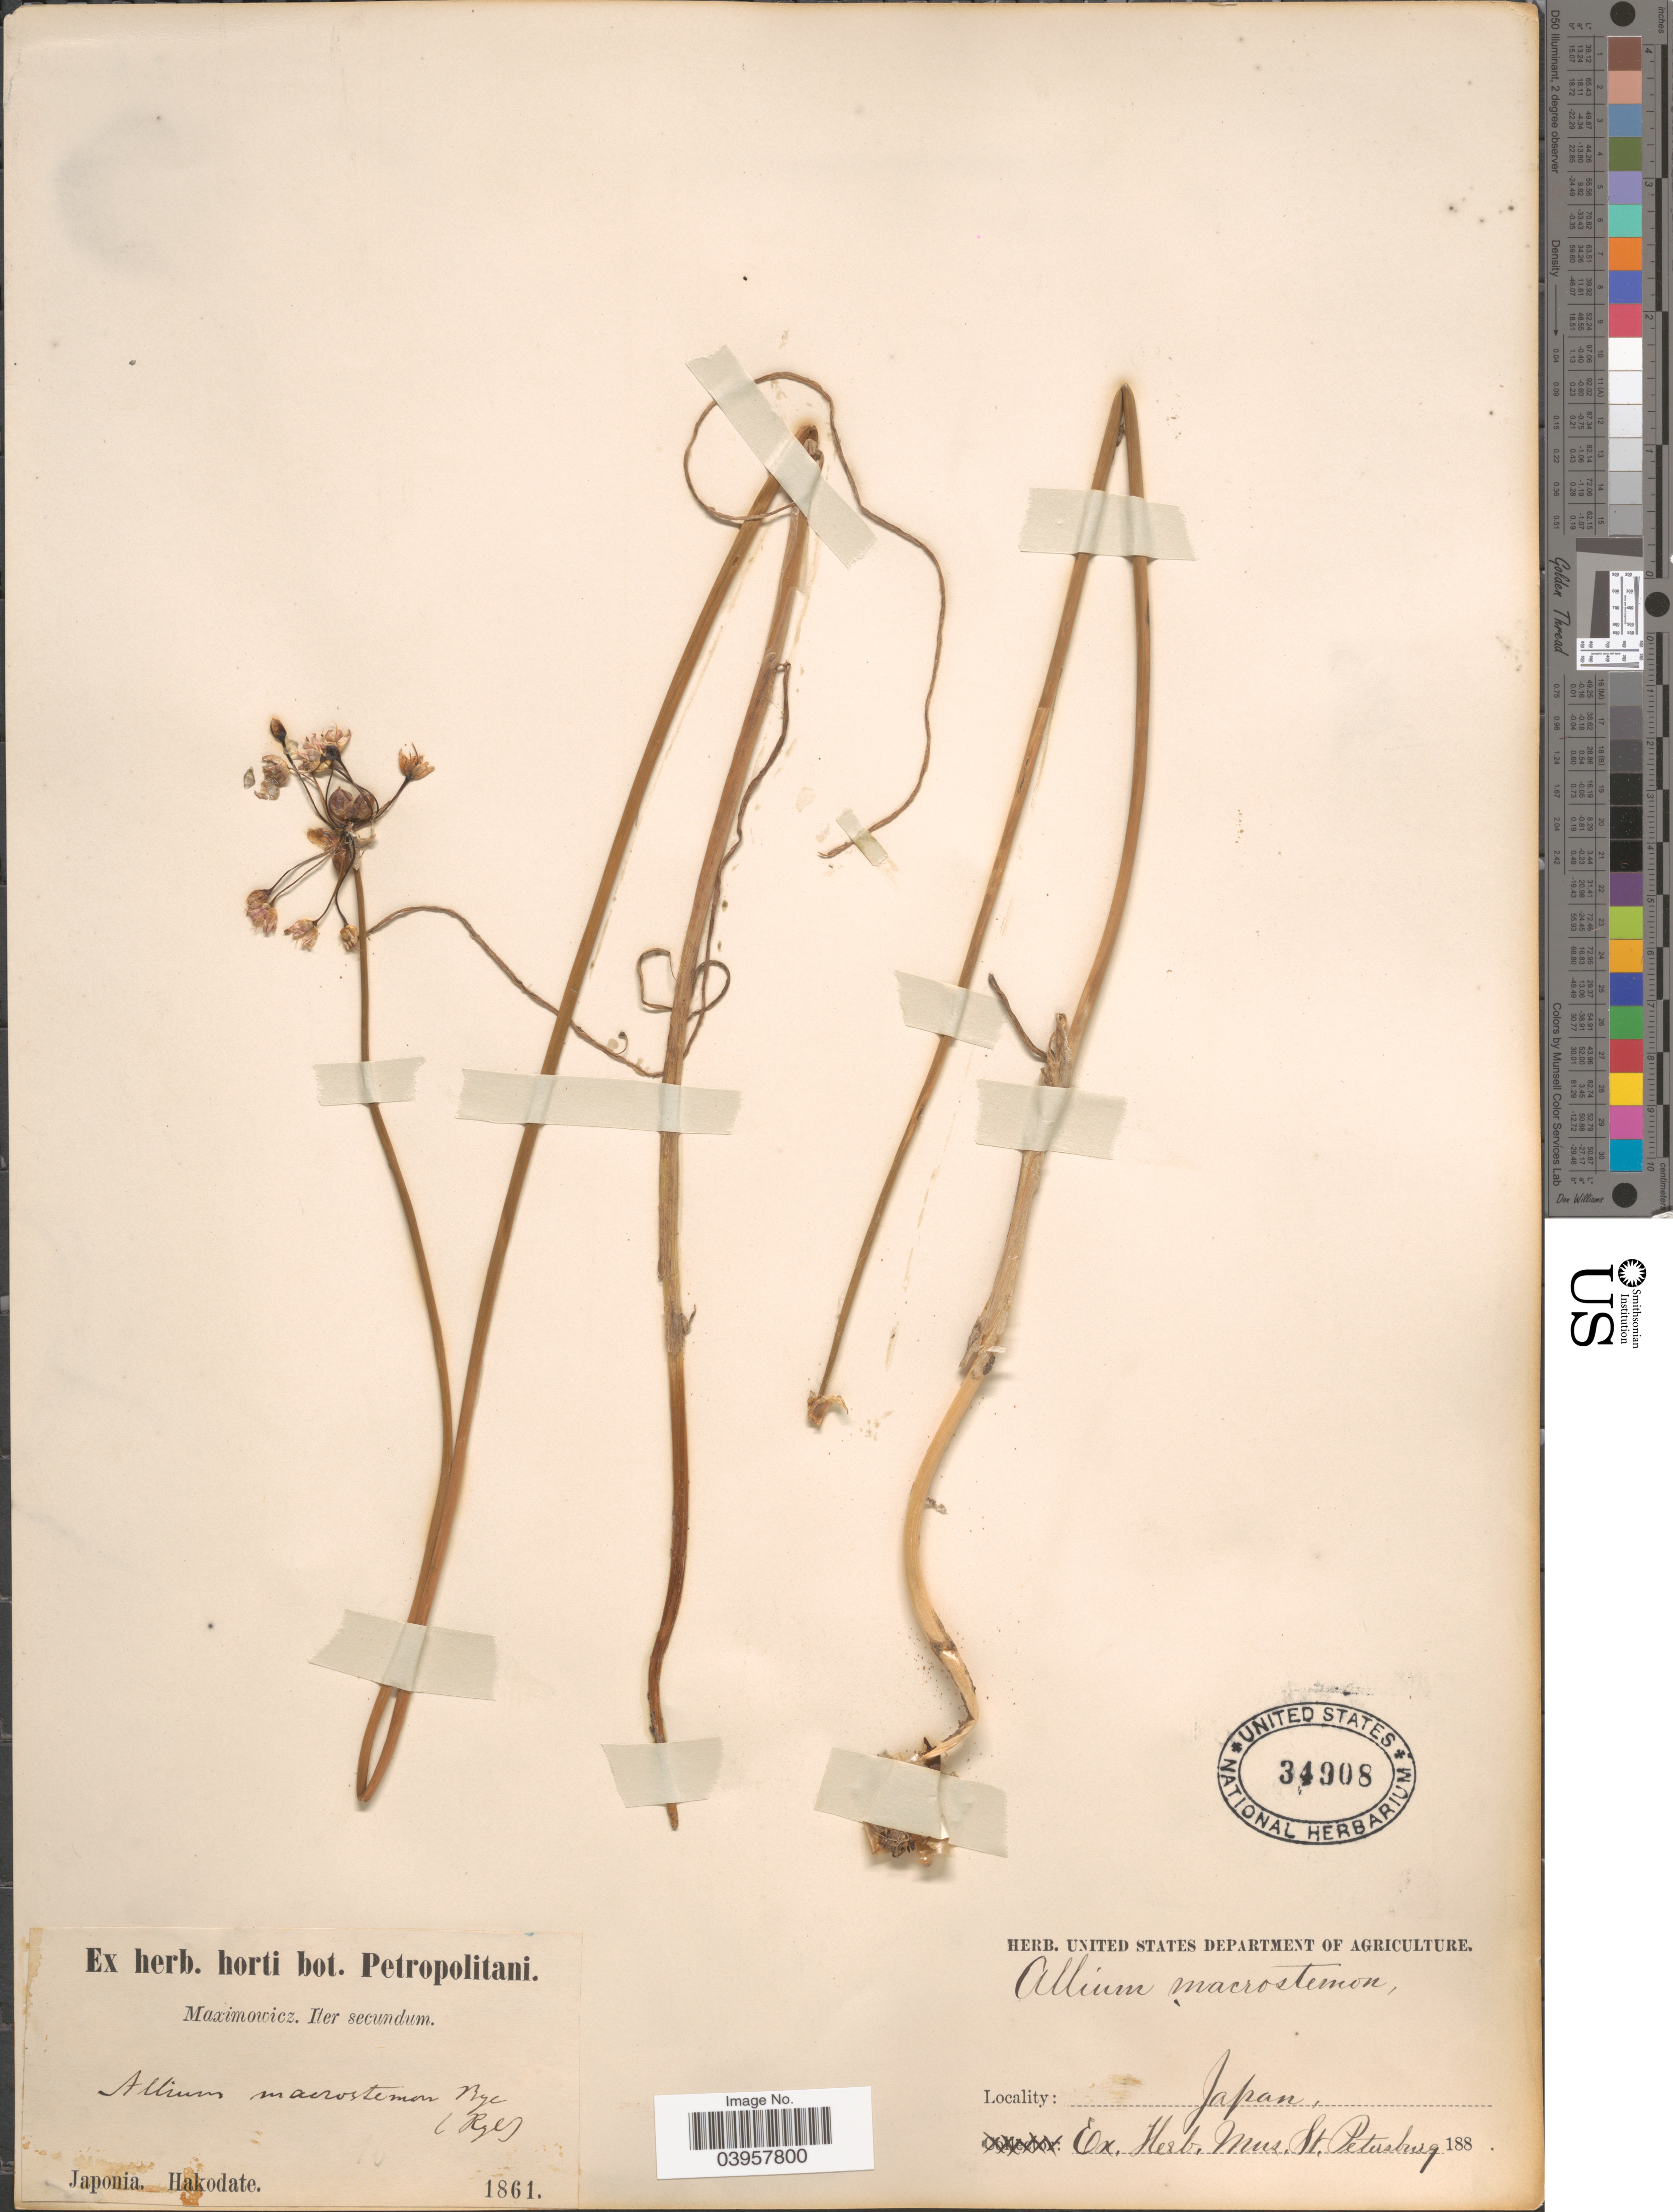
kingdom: Plantae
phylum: Tracheophyta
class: Liliopsida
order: Asparagales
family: Amaryllidaceae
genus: Allium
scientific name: Allium macrostemon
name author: Bunge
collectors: Maximowicz, --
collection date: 1861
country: Japan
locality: Hakodate.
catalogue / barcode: US 34908